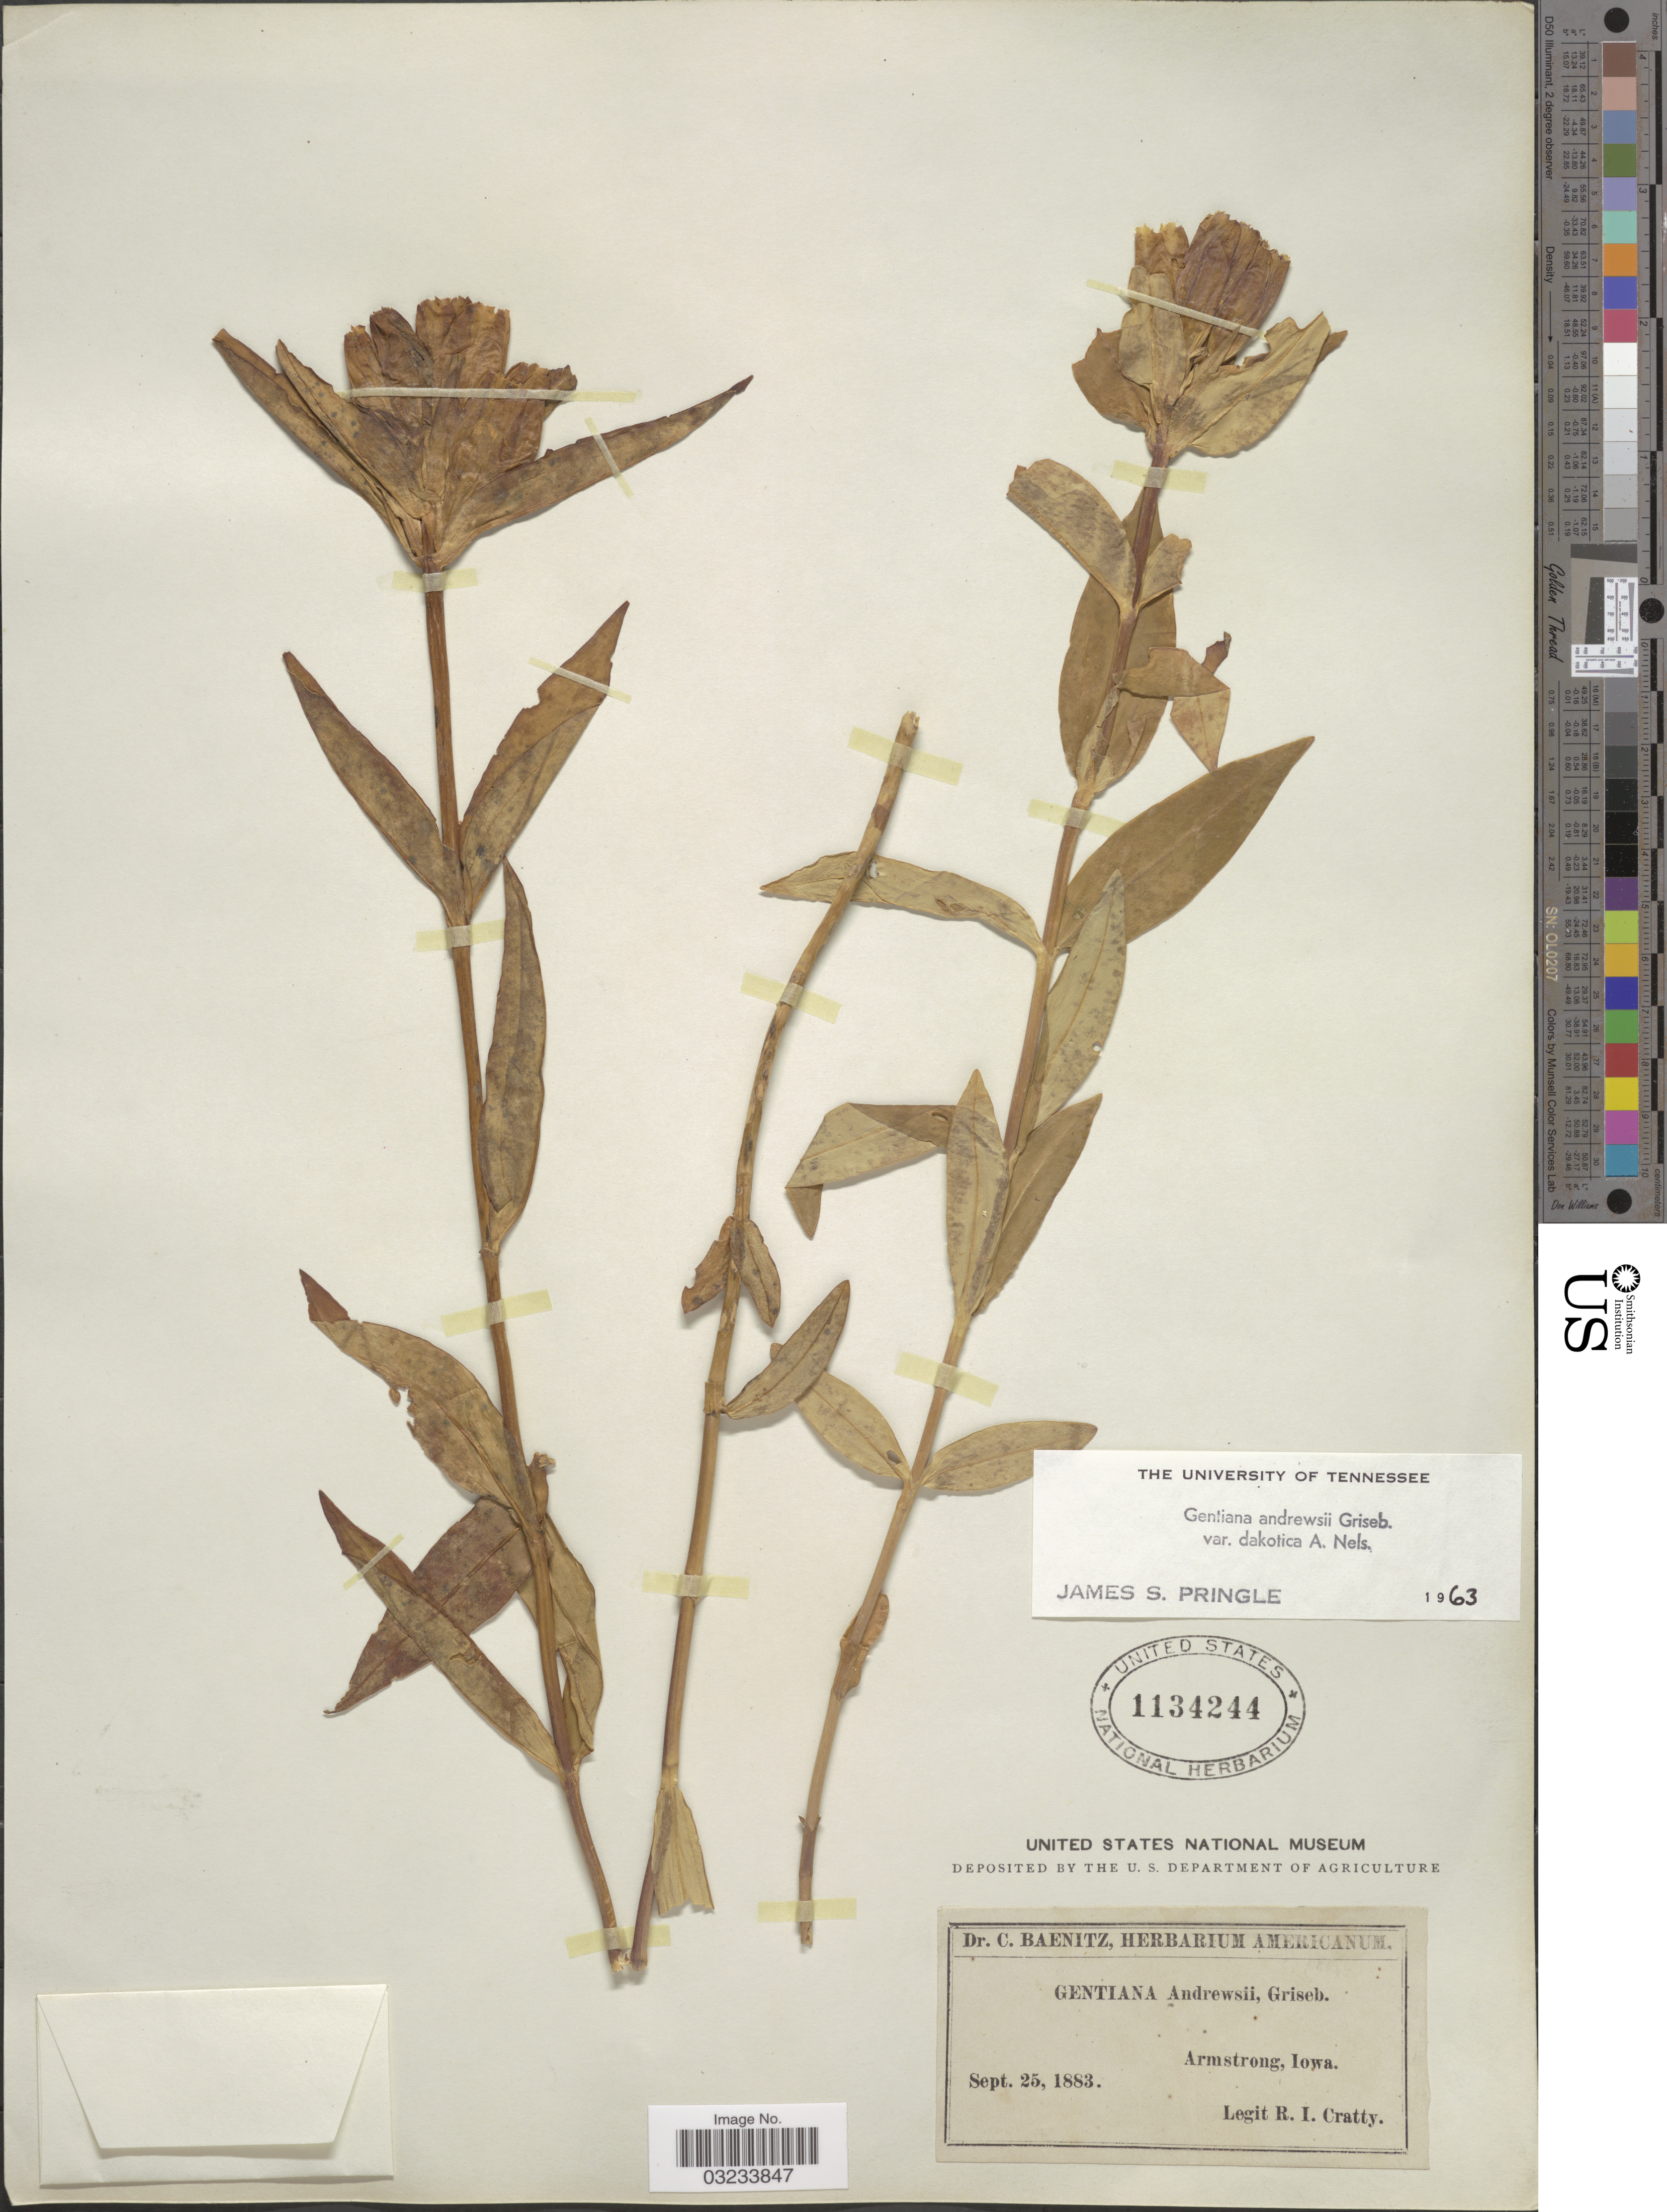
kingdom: Plantae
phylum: Tracheophyta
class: Magnoliopsida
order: Gentianales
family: Gentianaceae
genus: Gentiana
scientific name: Gentiana andrewsii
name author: Griseb.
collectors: R. Cratty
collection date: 1883-09-25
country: United States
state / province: Iowa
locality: Armstrong.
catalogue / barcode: US 1134244